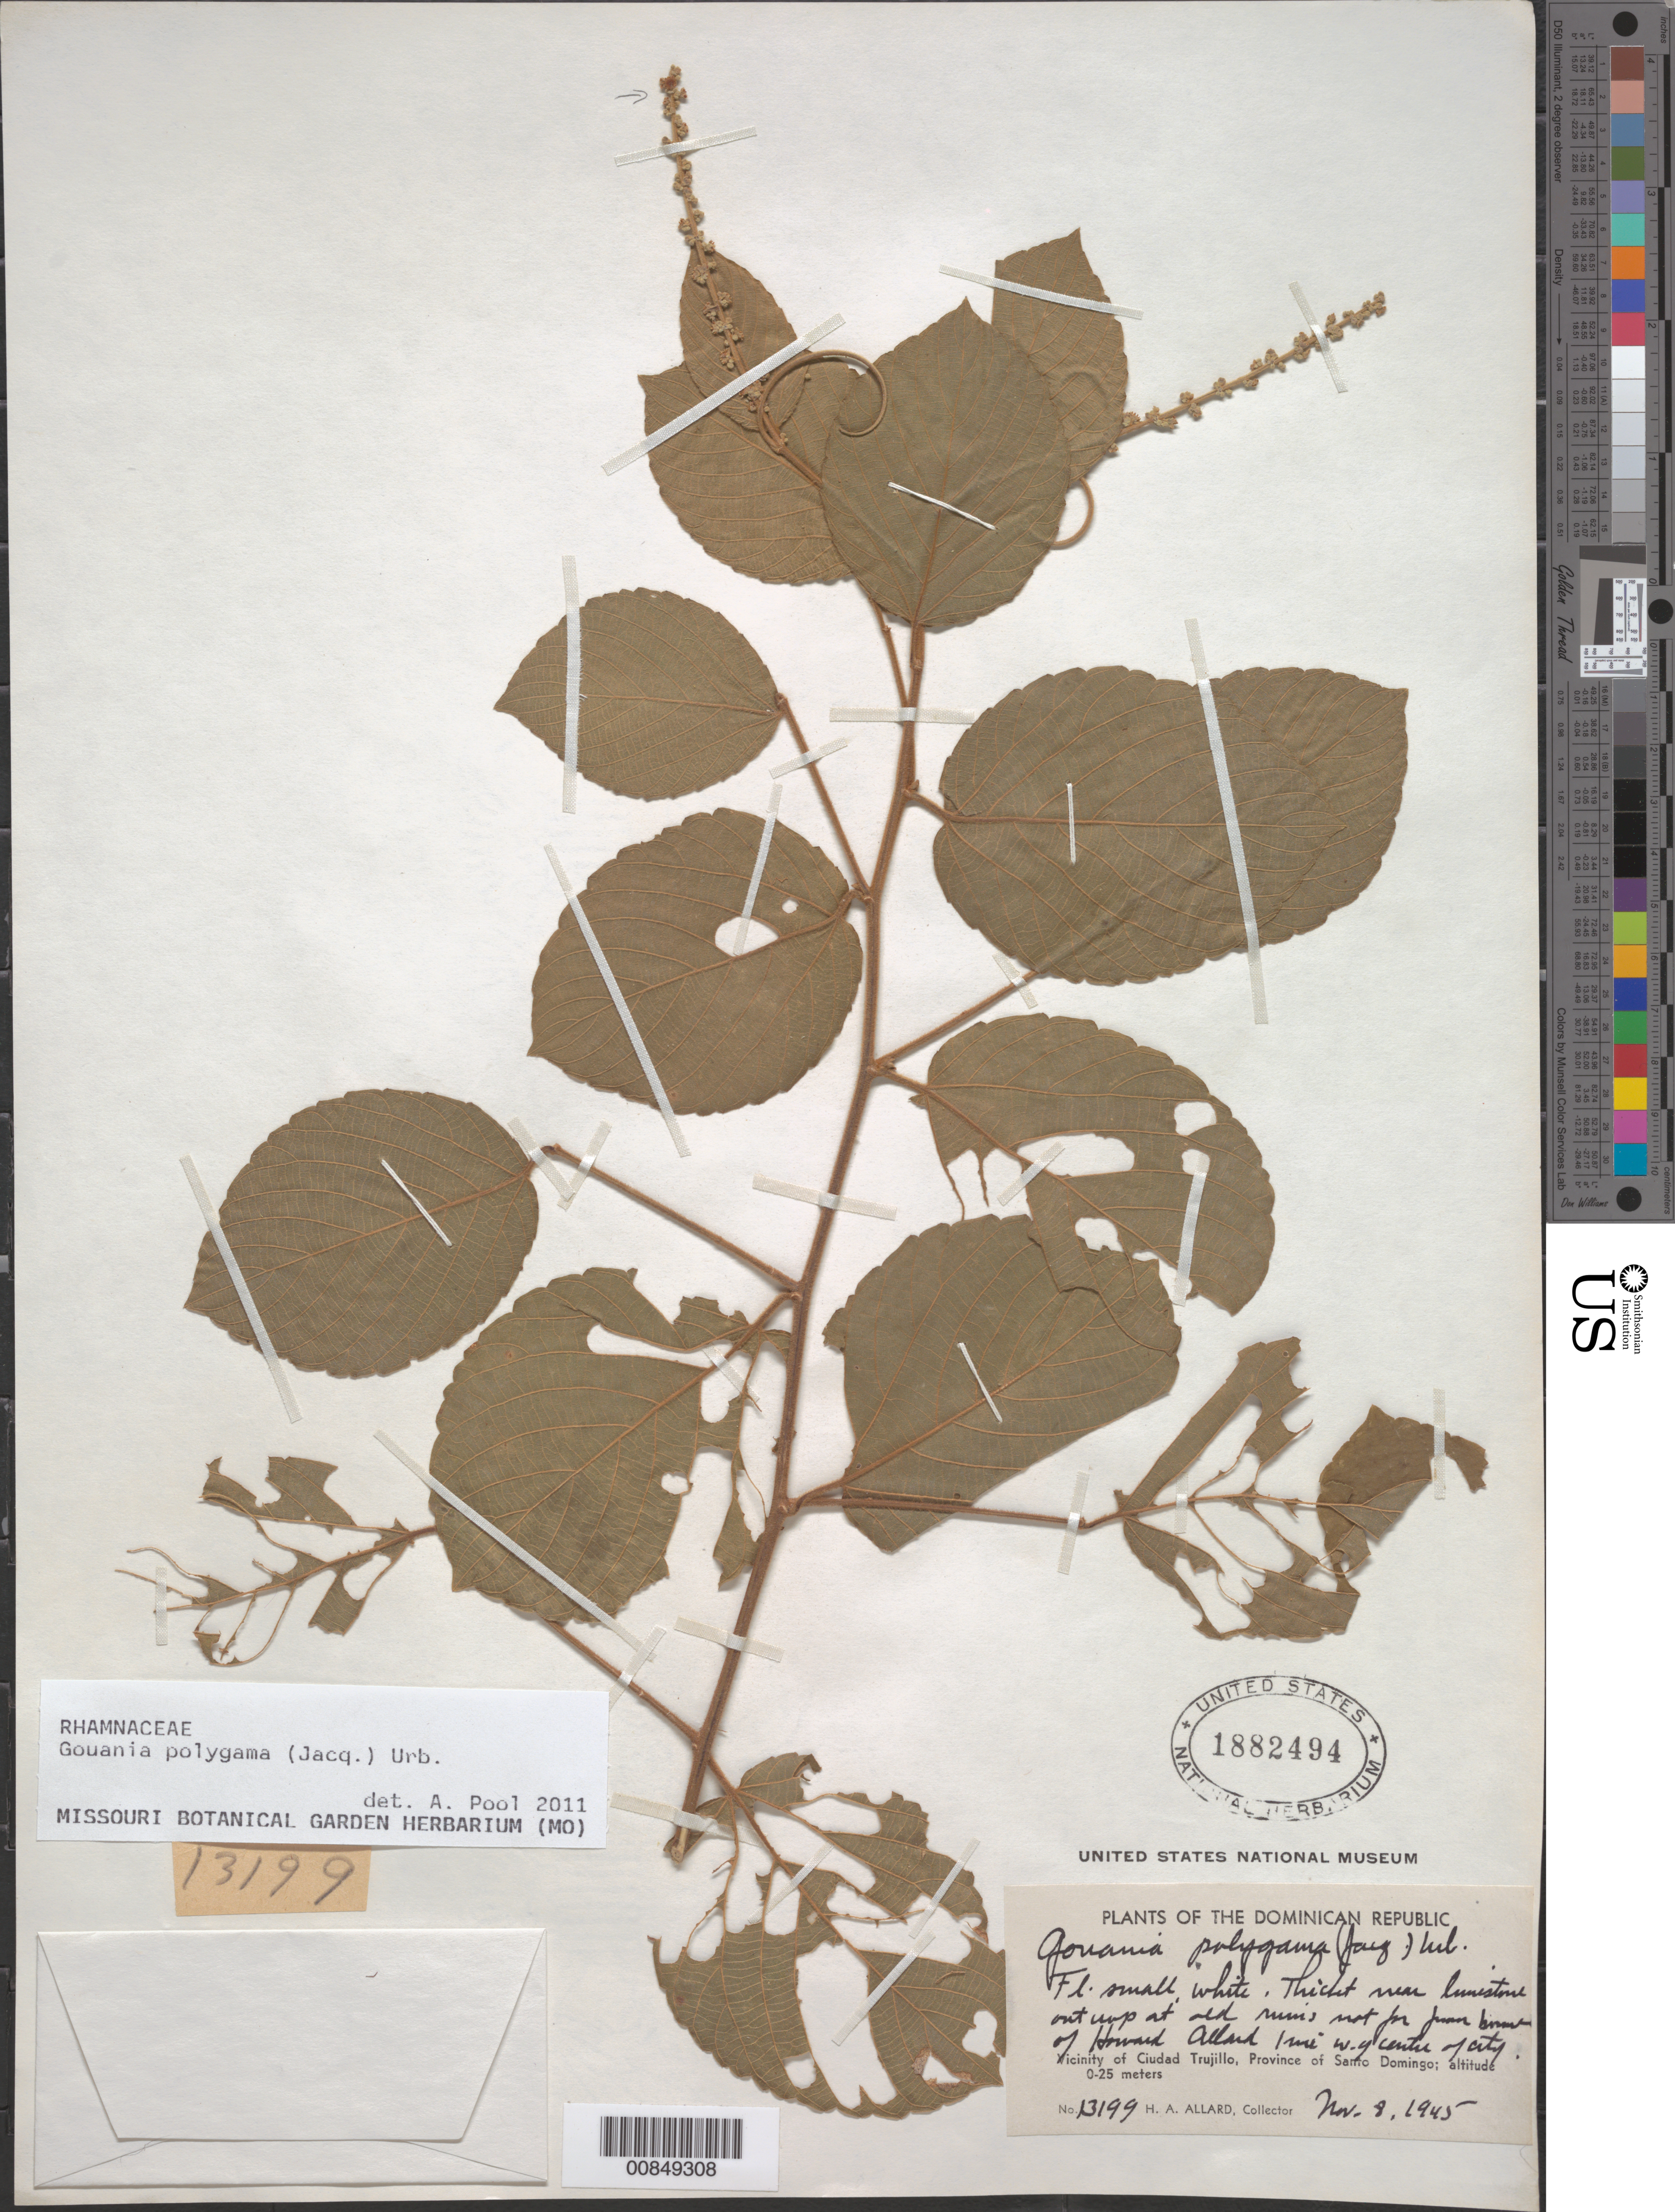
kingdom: Plantae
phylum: Tracheophyta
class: Magnoliopsida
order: Rosales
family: Rhamnaceae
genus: Gouania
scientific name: Gouania polygama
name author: (Jacq.) Urb.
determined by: Pool, A., (MO), Missouri Botanical Garden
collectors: H. A. Allard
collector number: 13199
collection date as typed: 08 Nov 1945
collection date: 1945-11-08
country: Dominican Republic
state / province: Distrito Nacional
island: Hispaniola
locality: Vicinity of Santo Domingo City, at old ruins not far from house of Howard Allard's, 1 mile W of center of city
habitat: Thicket near limestone outcrop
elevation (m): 0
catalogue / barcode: US 1882494